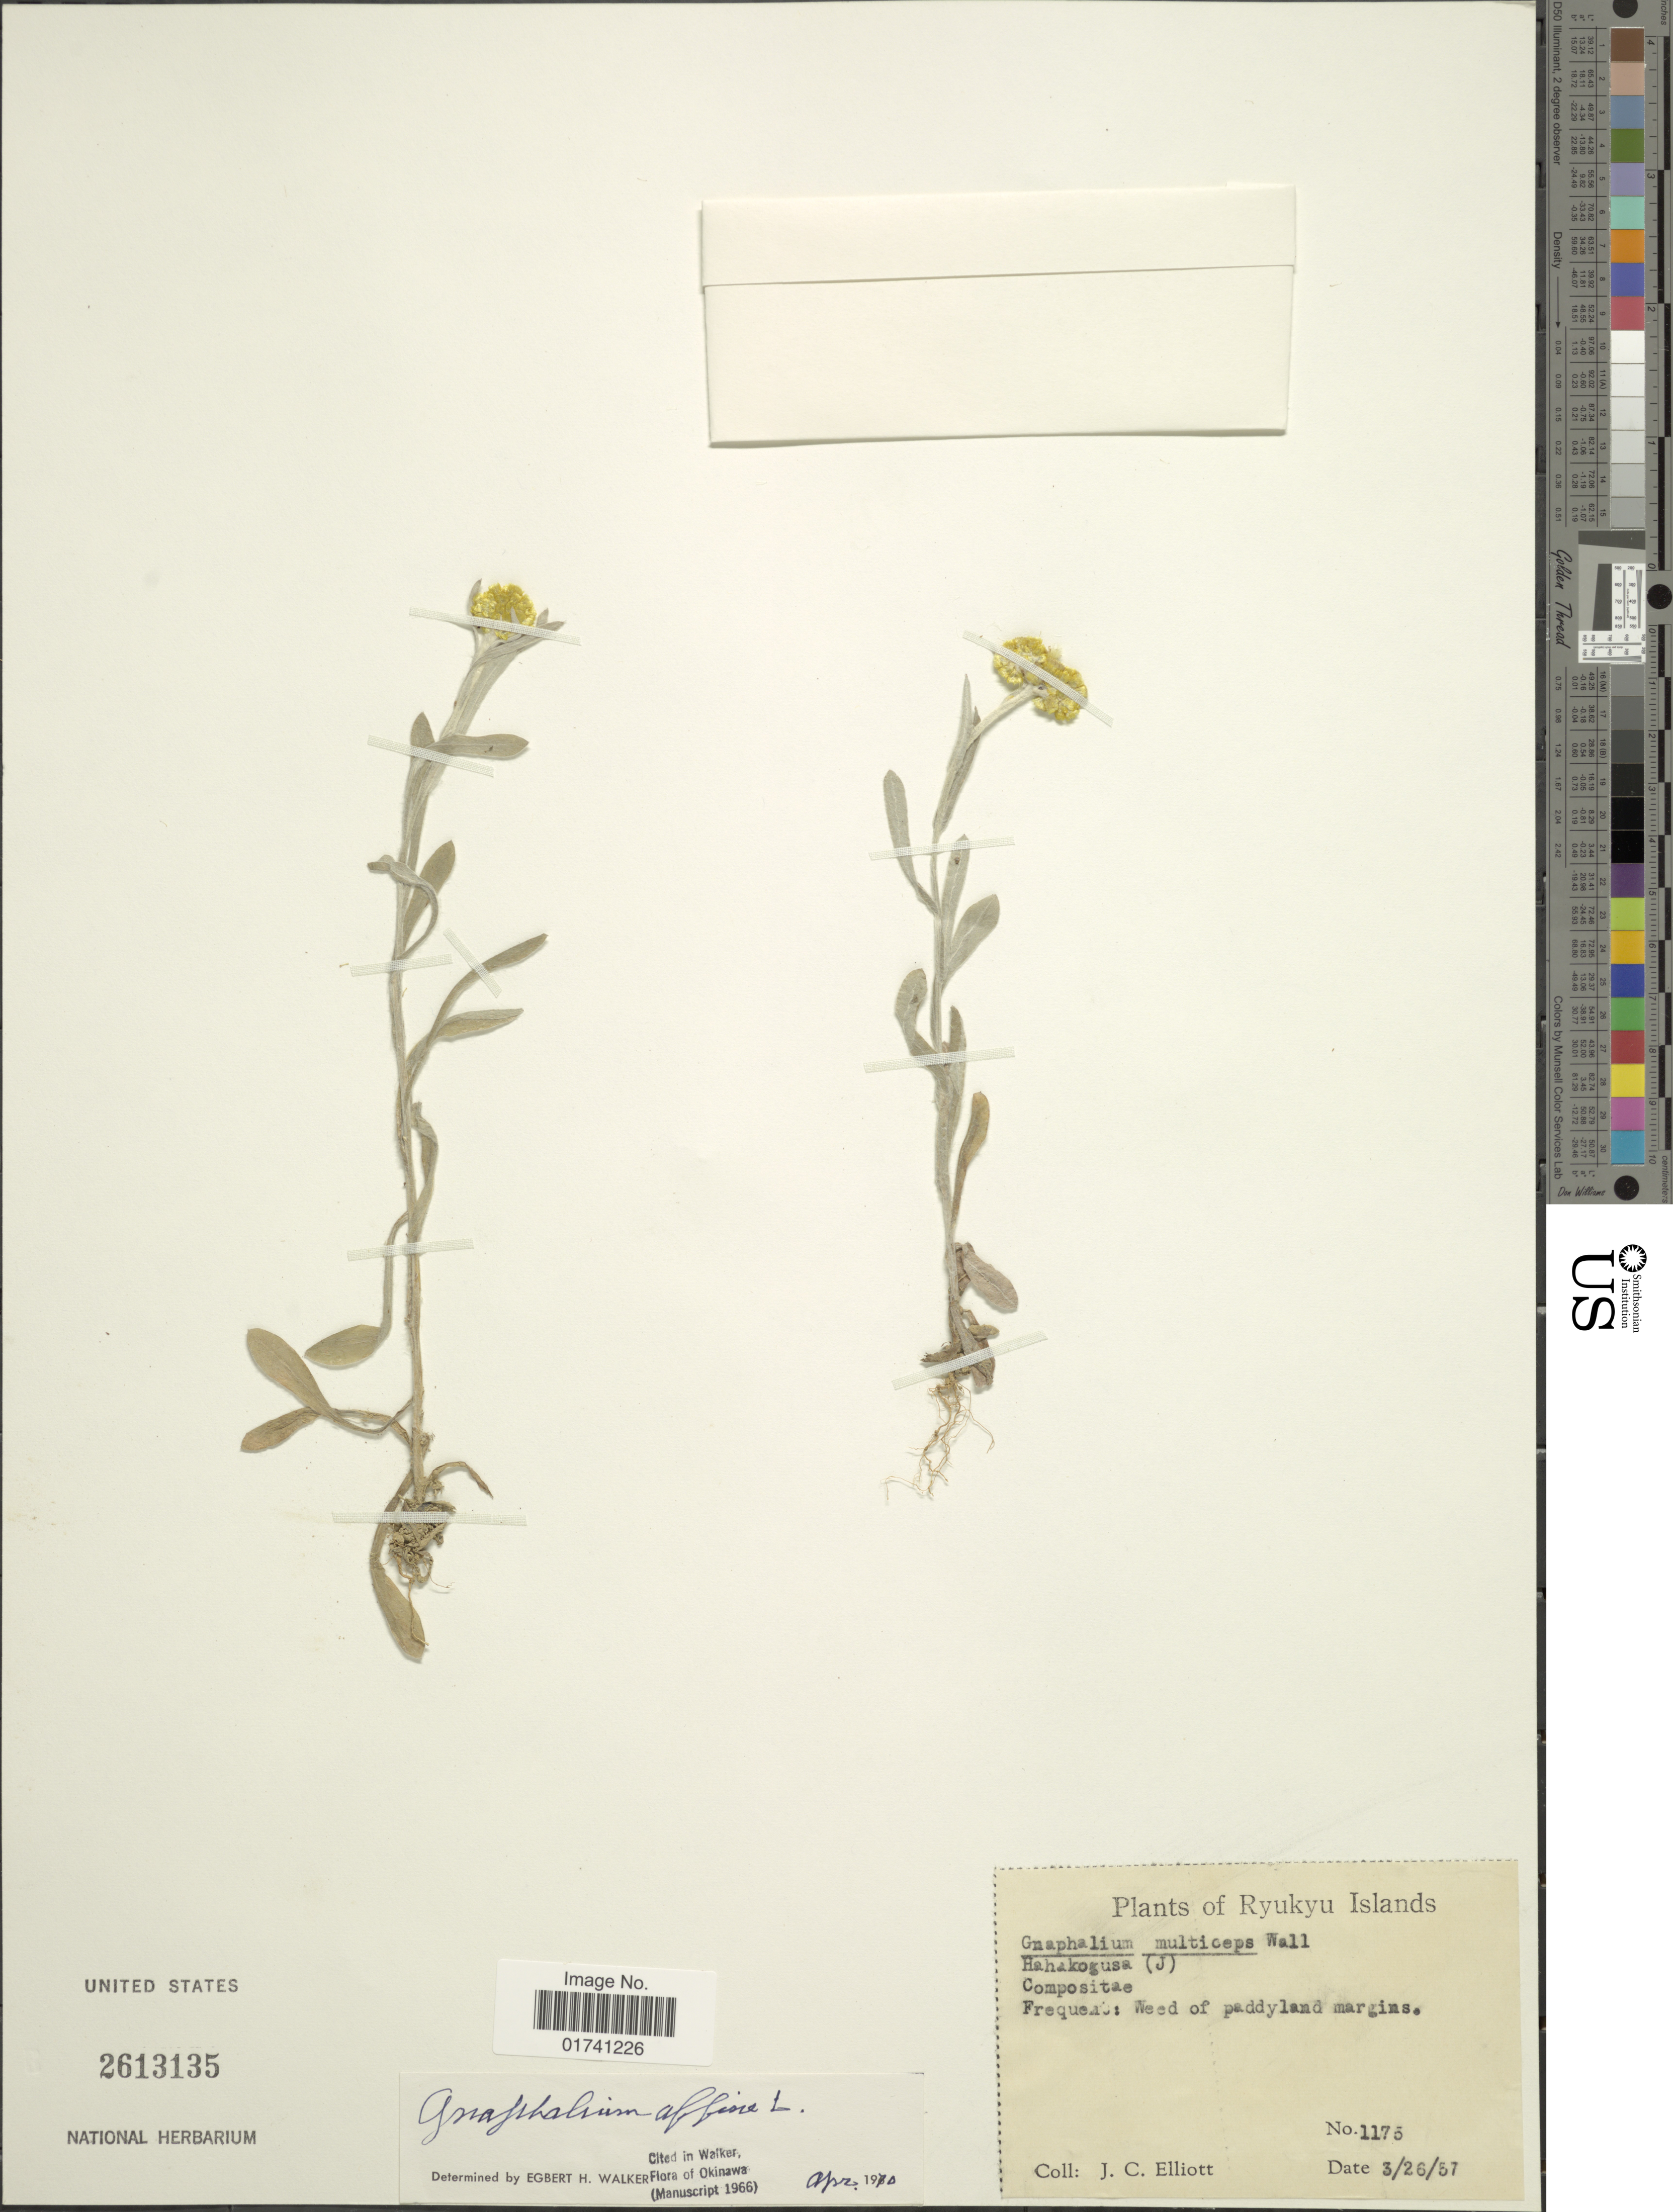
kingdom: Plantae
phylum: Tracheophyta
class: Magnoliopsida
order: Asterales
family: Asteraceae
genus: Laphangium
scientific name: Laphangium affine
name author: (D. Don) Tzvelev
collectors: J. Elliot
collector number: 1175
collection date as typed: Transcribed d/m/y: 26/3/57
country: Japan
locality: Ryukyu Islands.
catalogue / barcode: US 2613135